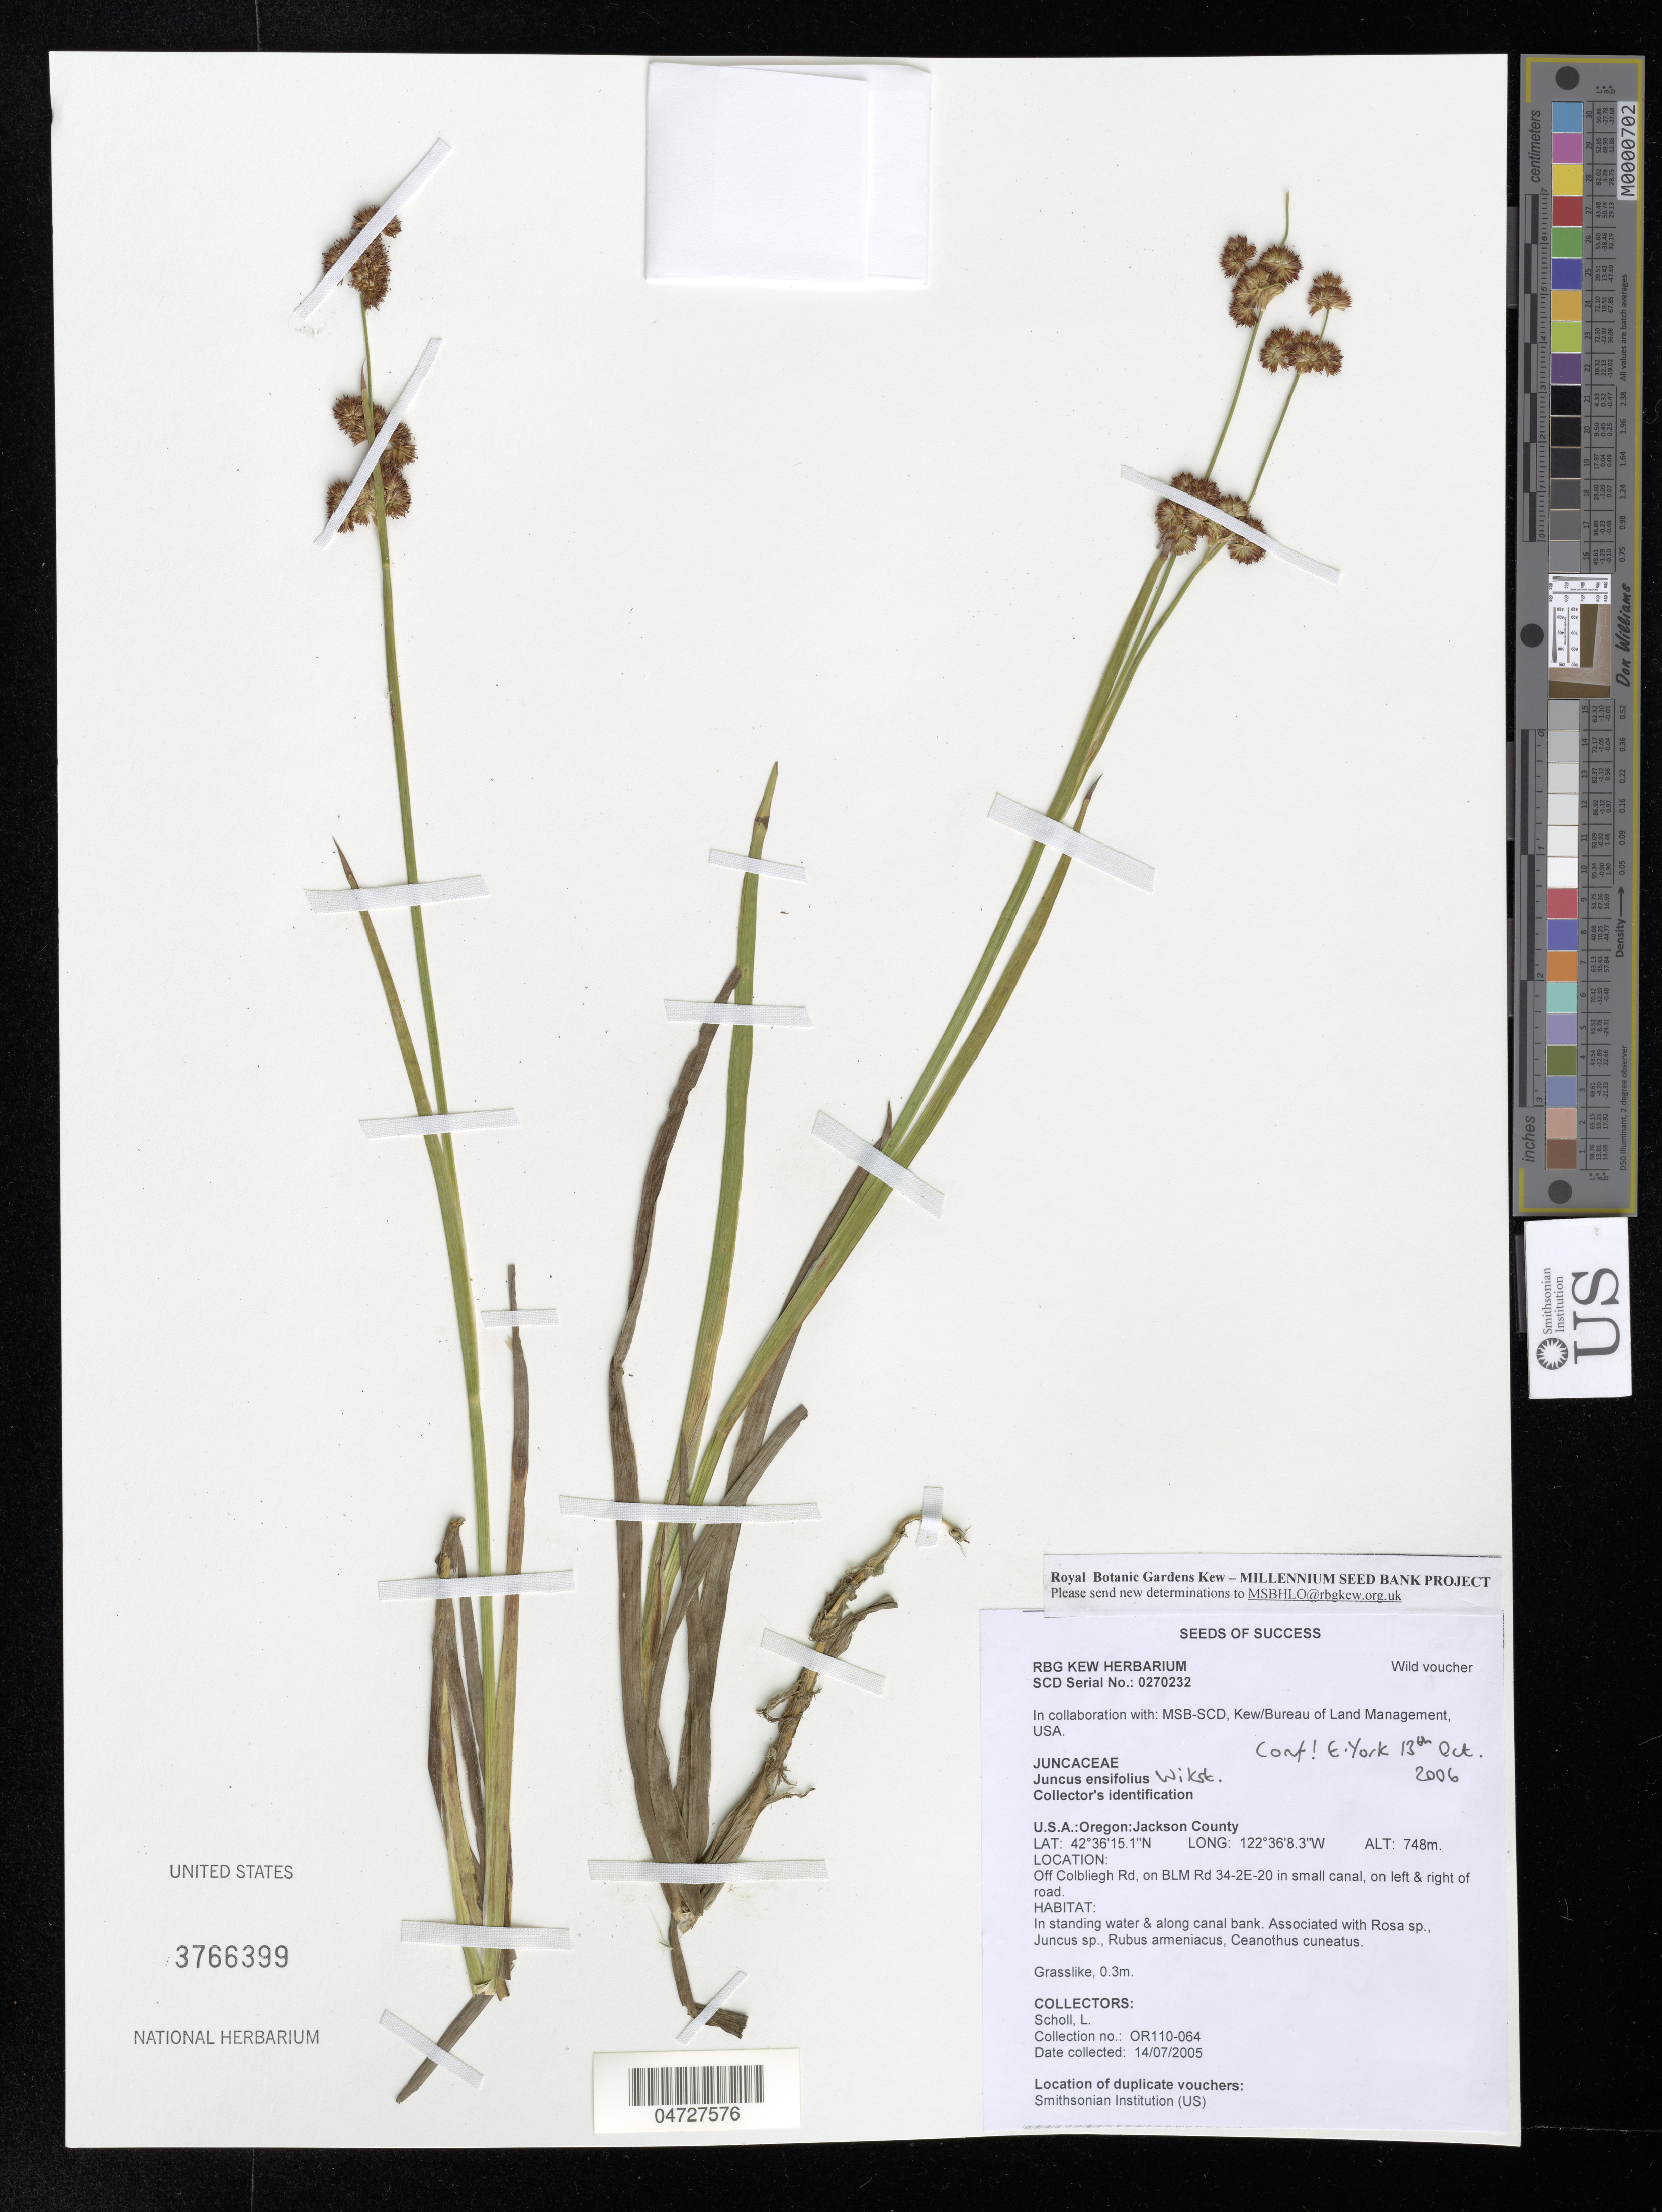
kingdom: Plantae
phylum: Tracheophyta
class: Liliopsida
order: Poales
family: Juncaceae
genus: Juncus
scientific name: Juncus ensifolius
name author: Wikstr.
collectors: L. Scholl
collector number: OR110-064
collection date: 2005-07-14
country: United States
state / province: Oregon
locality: Jackson County. off Colbliegh Rd, on BLM Rd 34-2E-20 in small canal, on left & right of road.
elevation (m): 748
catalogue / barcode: US 3766399